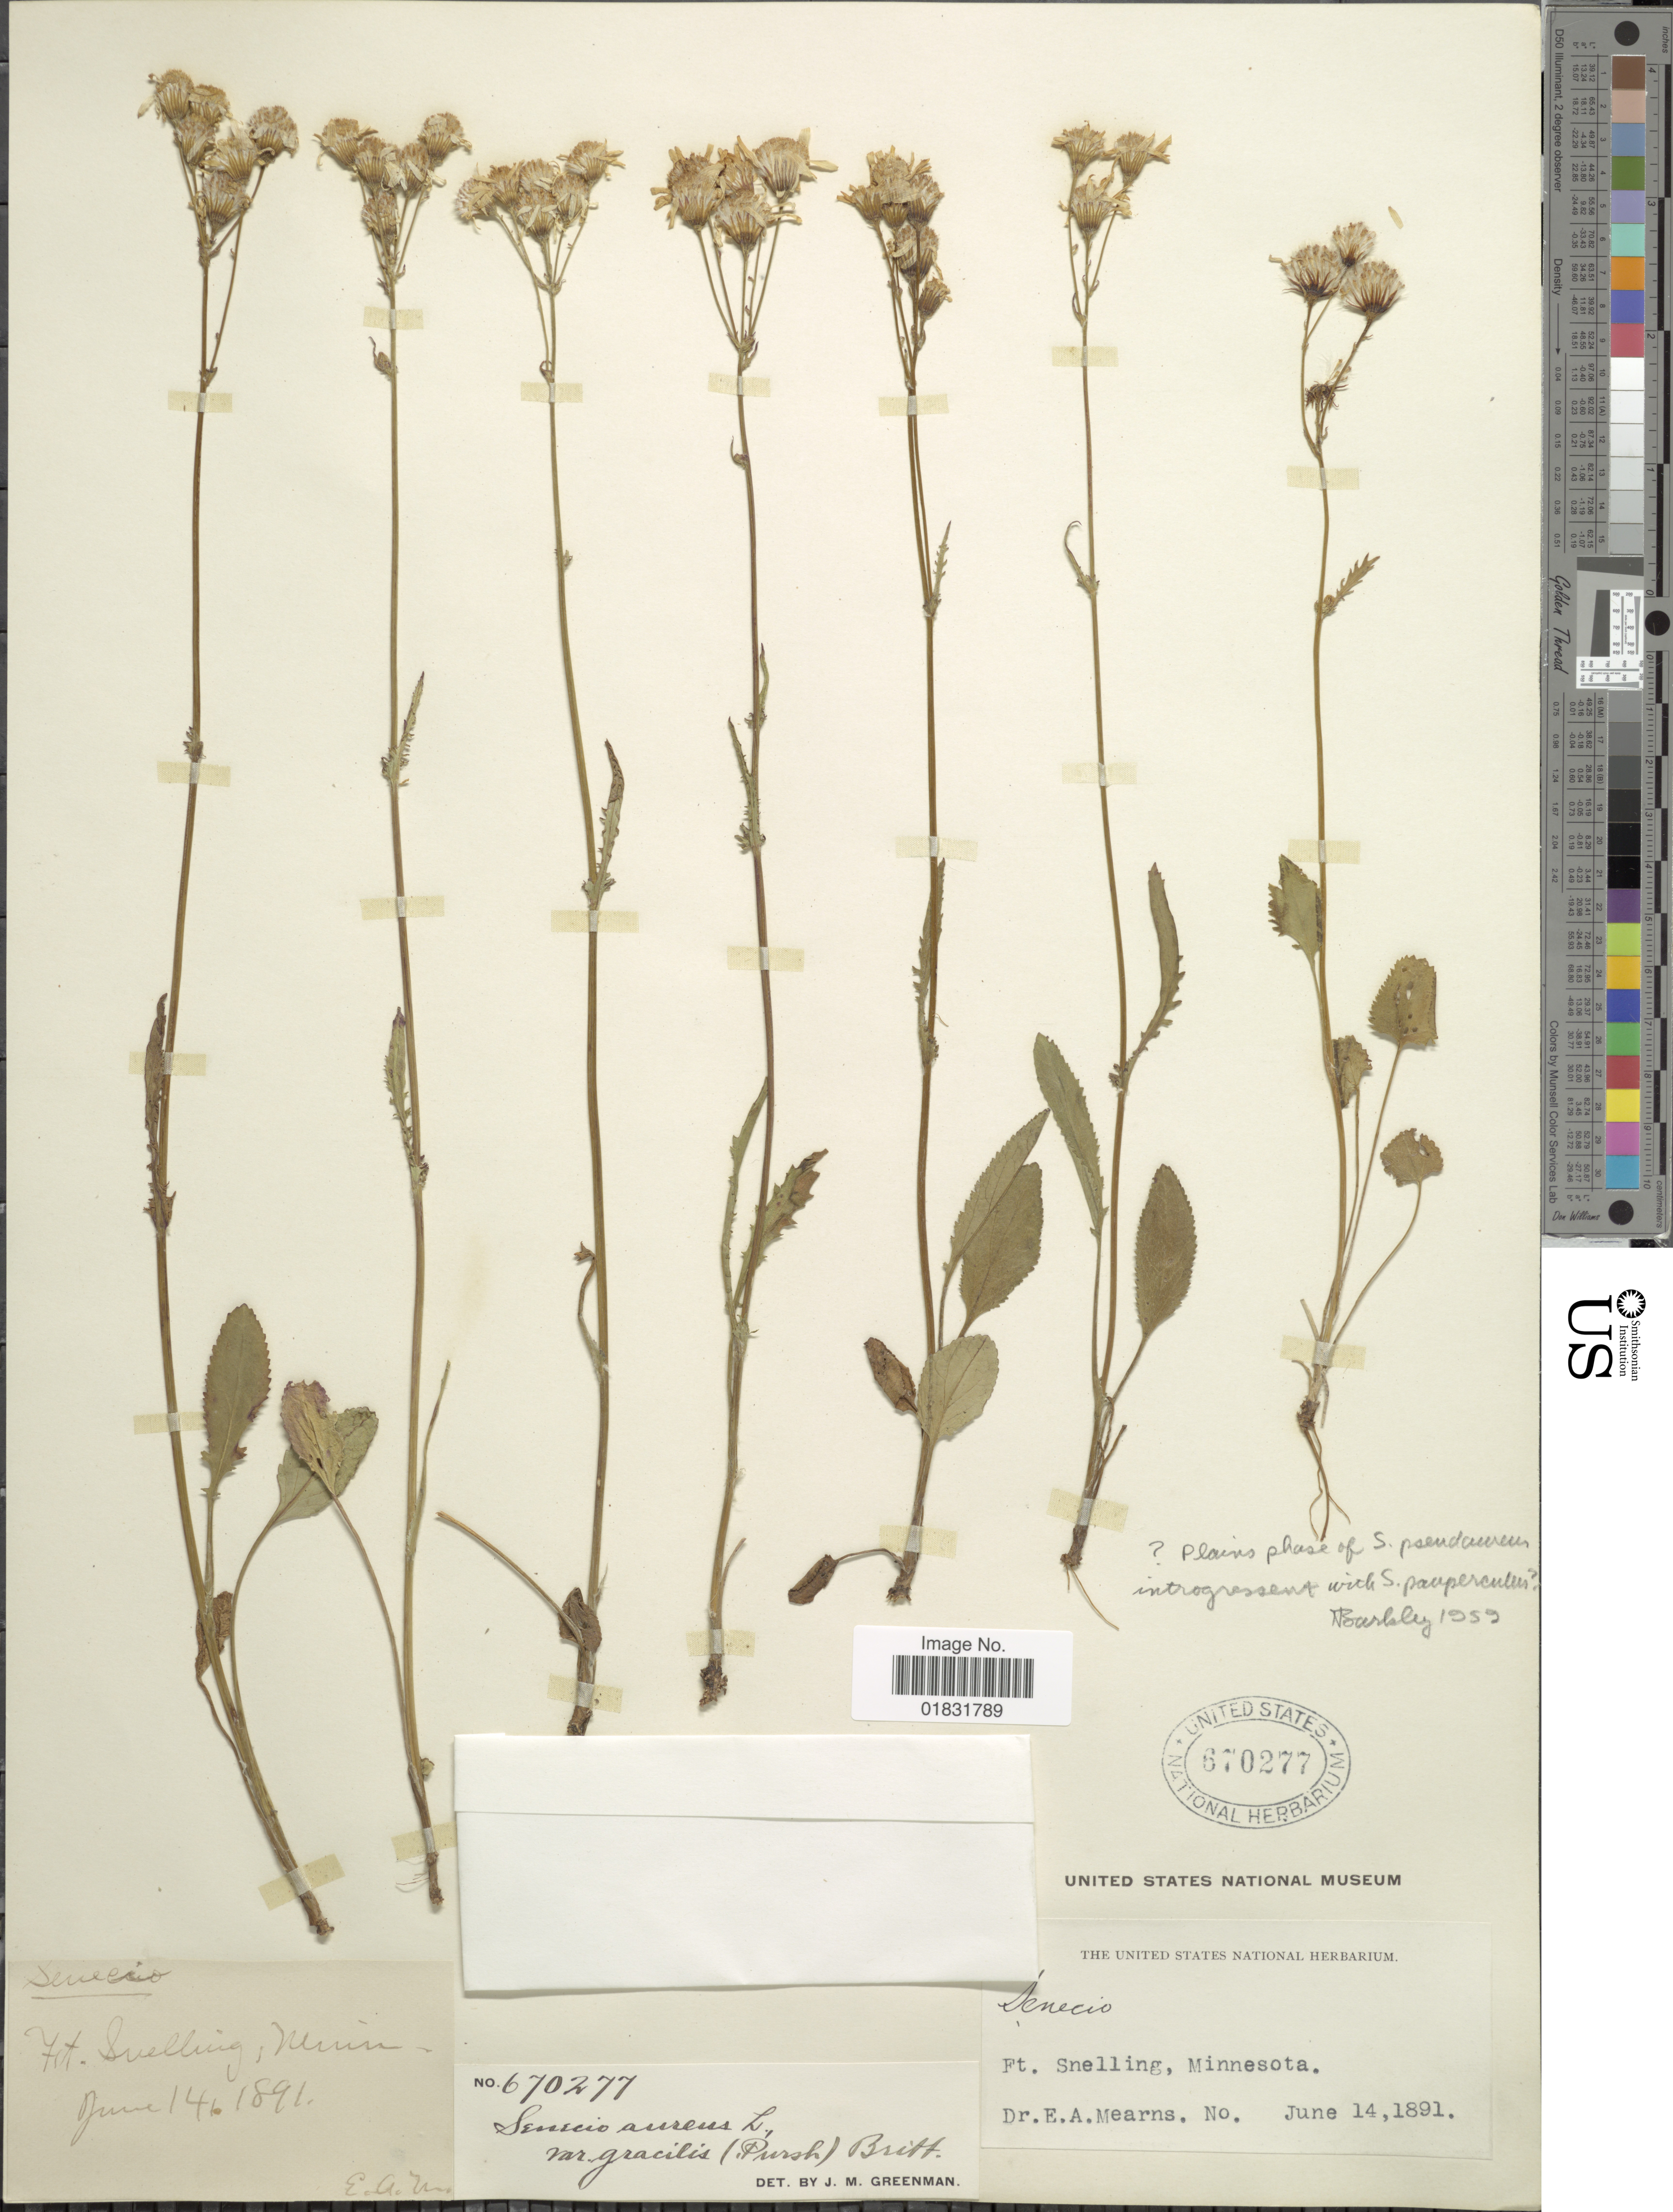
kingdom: Plantae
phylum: Tracheophyta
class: Magnoliopsida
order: Asterales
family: Asteraceae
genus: Packera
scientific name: Packera pseudaurea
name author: (Rydb.) W.A. Weber & Á. Löve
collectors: E. A. Mearns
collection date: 1891-06-14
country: United States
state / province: Minnesota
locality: Ft Snelling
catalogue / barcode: US 670277